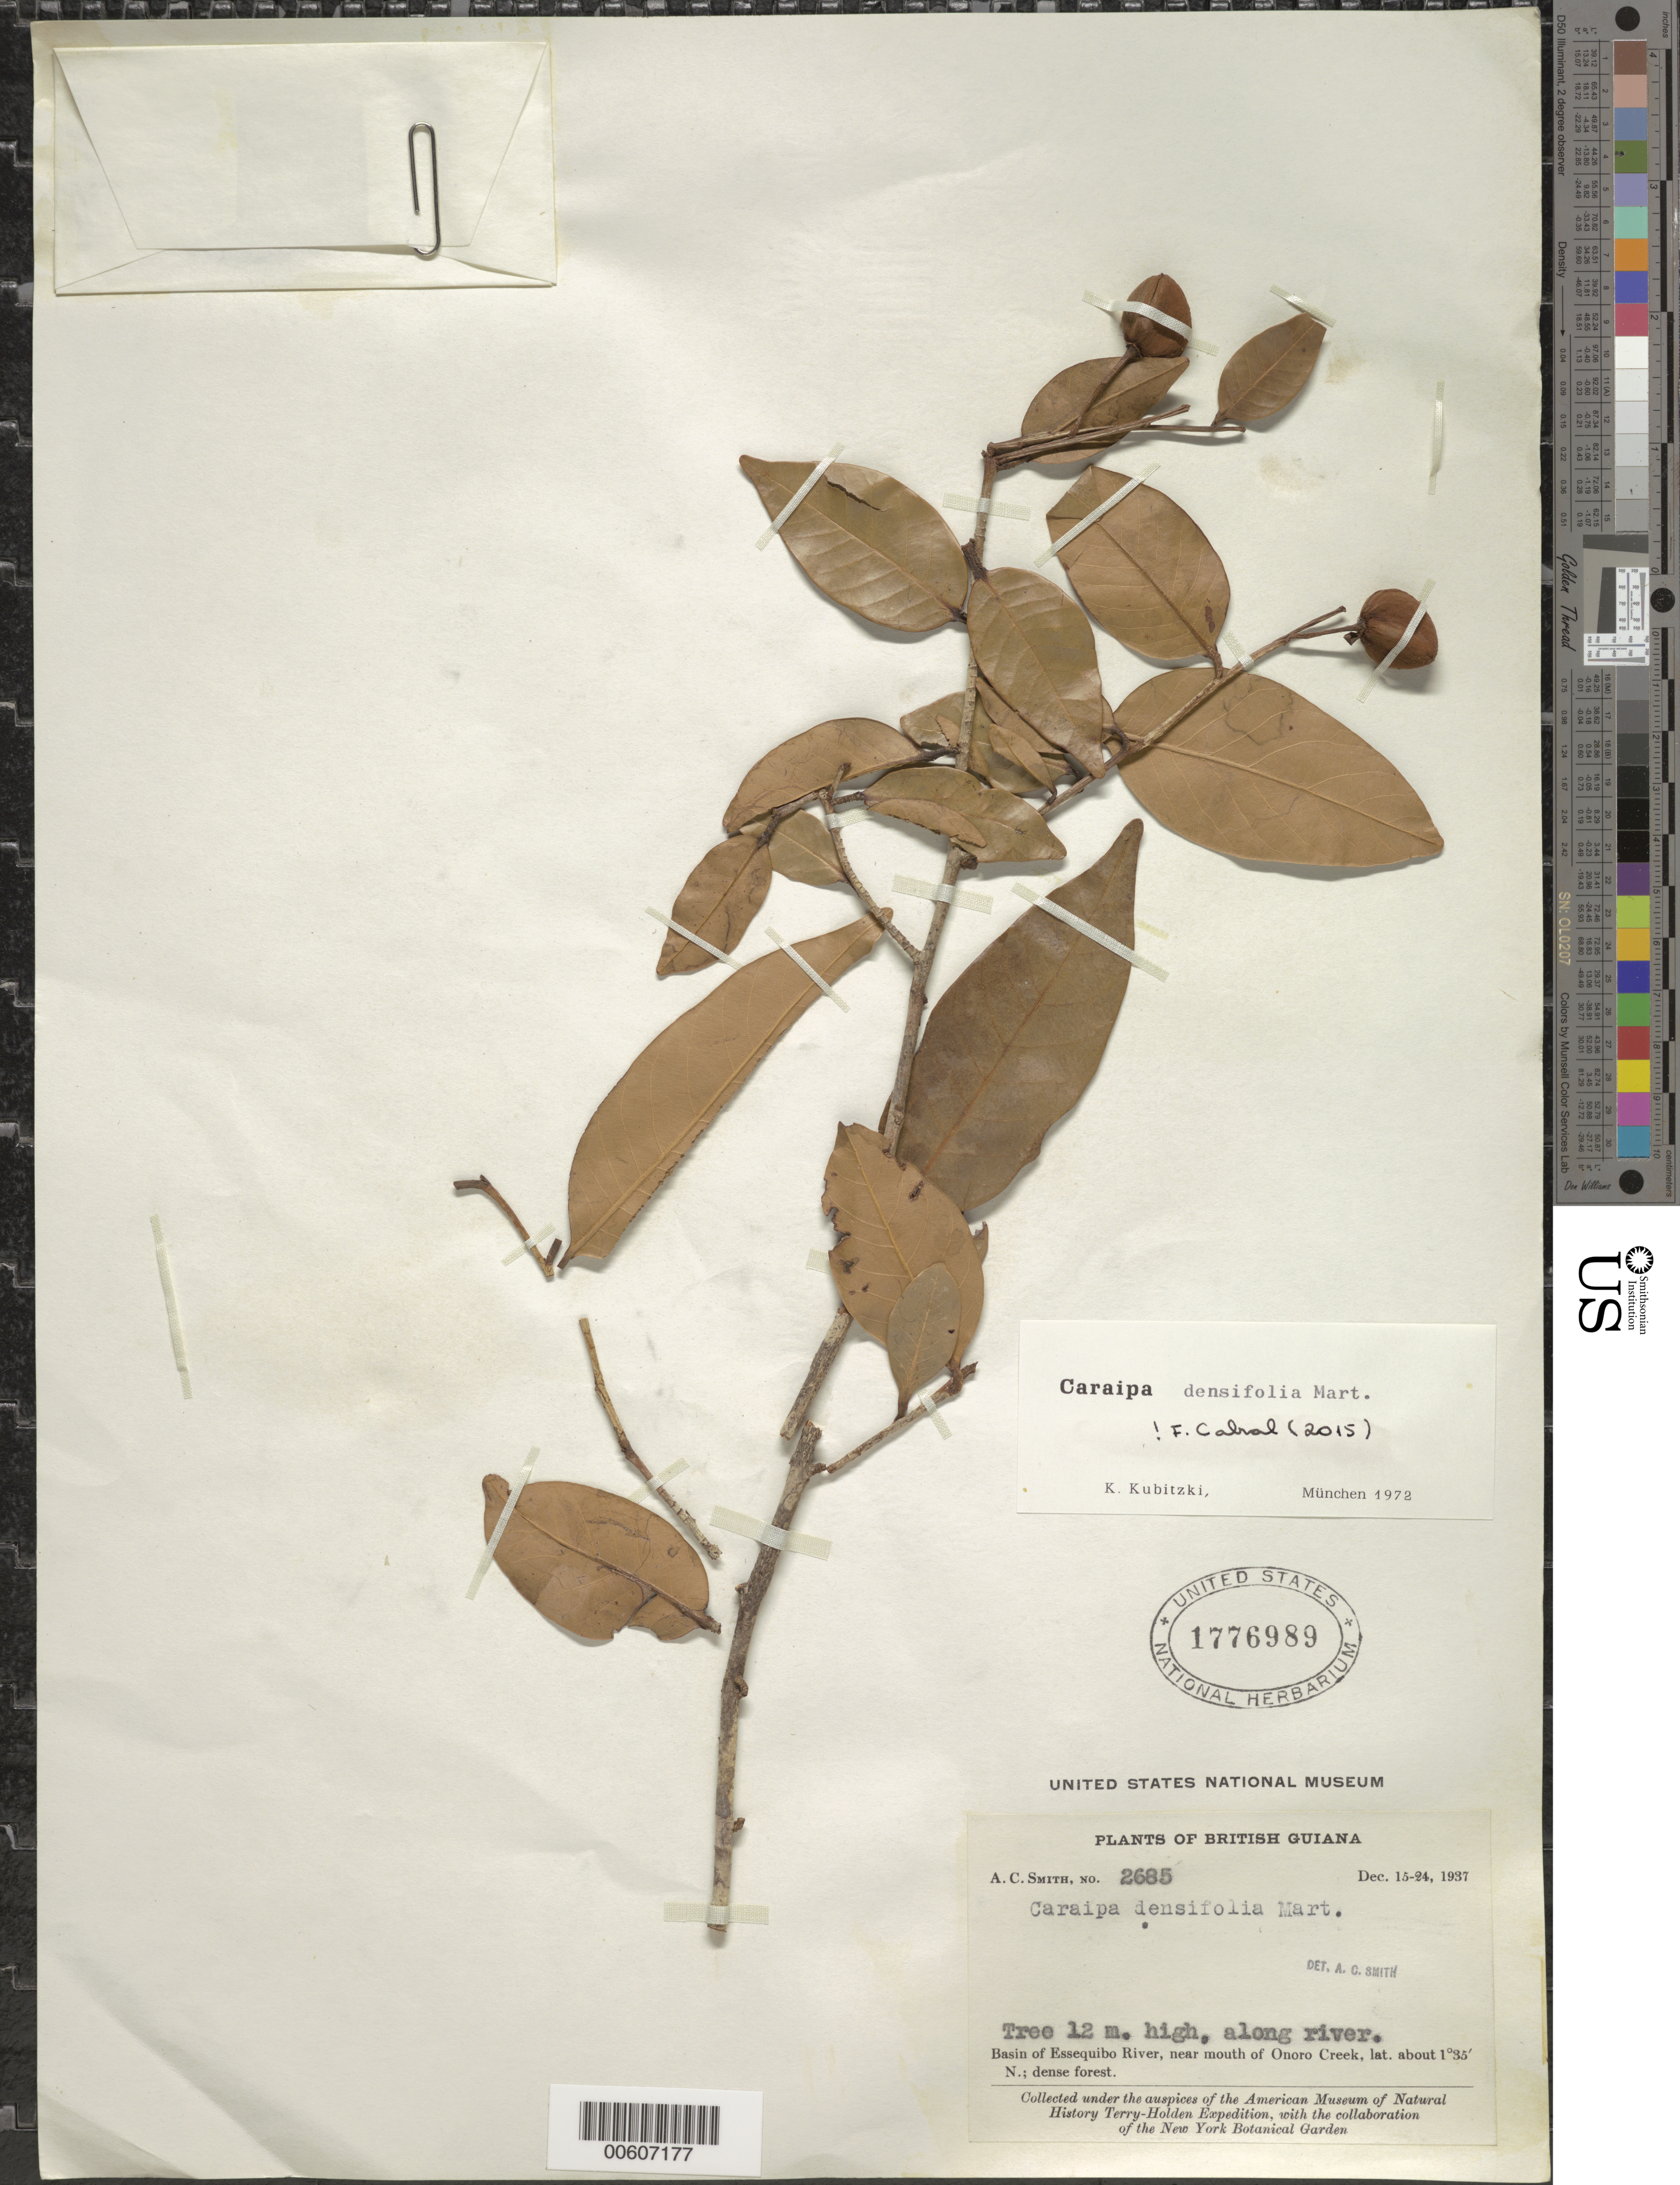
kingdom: Plantae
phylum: Tracheophyta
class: Magnoliopsida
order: Malpighiales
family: Calophyllaceae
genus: Caraipa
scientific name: Caraipa densifolia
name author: Mart.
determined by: Kubitzki, Klaus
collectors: A. C. Smith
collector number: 2685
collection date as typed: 15-Dec-37 to 24-Dec-37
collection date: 1937-12-15/1937-12-24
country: Guyana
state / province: U. Takutu-U. Essequibo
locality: Onoro Creek (near mouth), Essequibo River basin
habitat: Along river. Dense forest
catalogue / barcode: US 1776989